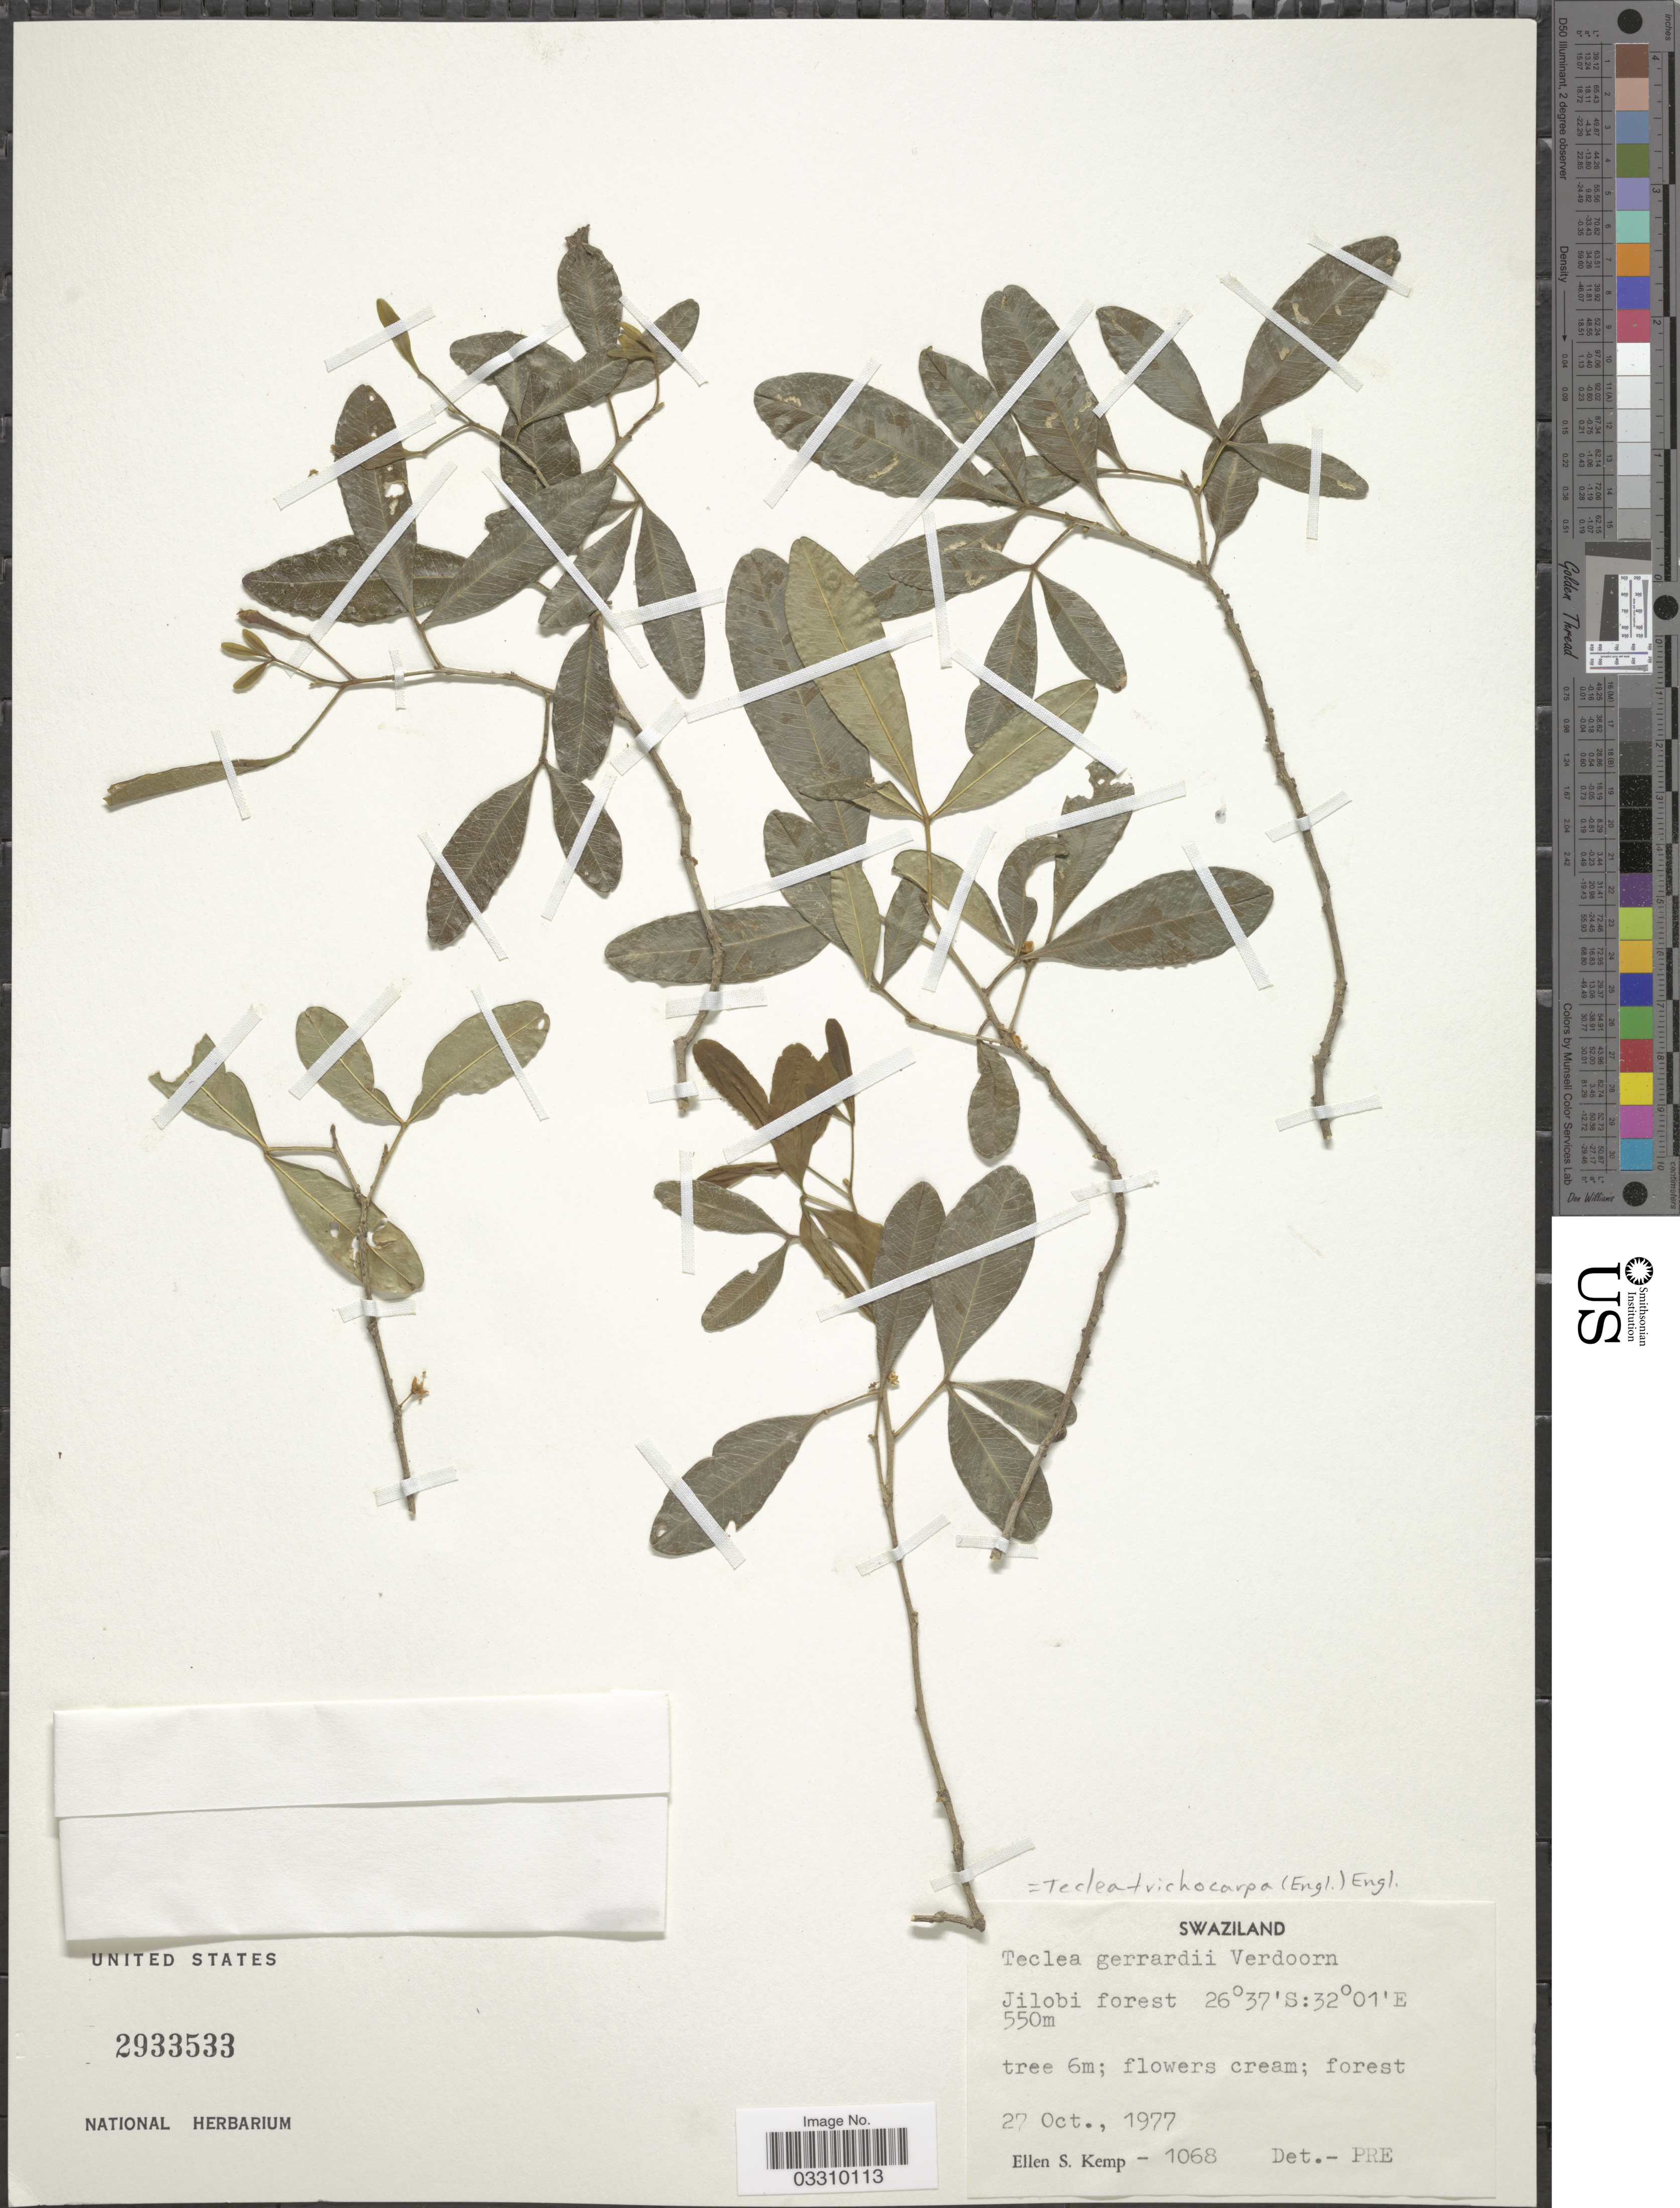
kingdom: Plantae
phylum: Tracheophyta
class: Magnoliopsida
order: Sapindales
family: Rutaceae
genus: Vepris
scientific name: Vepris trichocarpa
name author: (Engl.) Mziray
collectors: E. S. Kemp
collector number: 1068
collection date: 1977-10-27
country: Eswatini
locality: Jilobi forest.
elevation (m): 550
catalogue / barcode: US 2933533